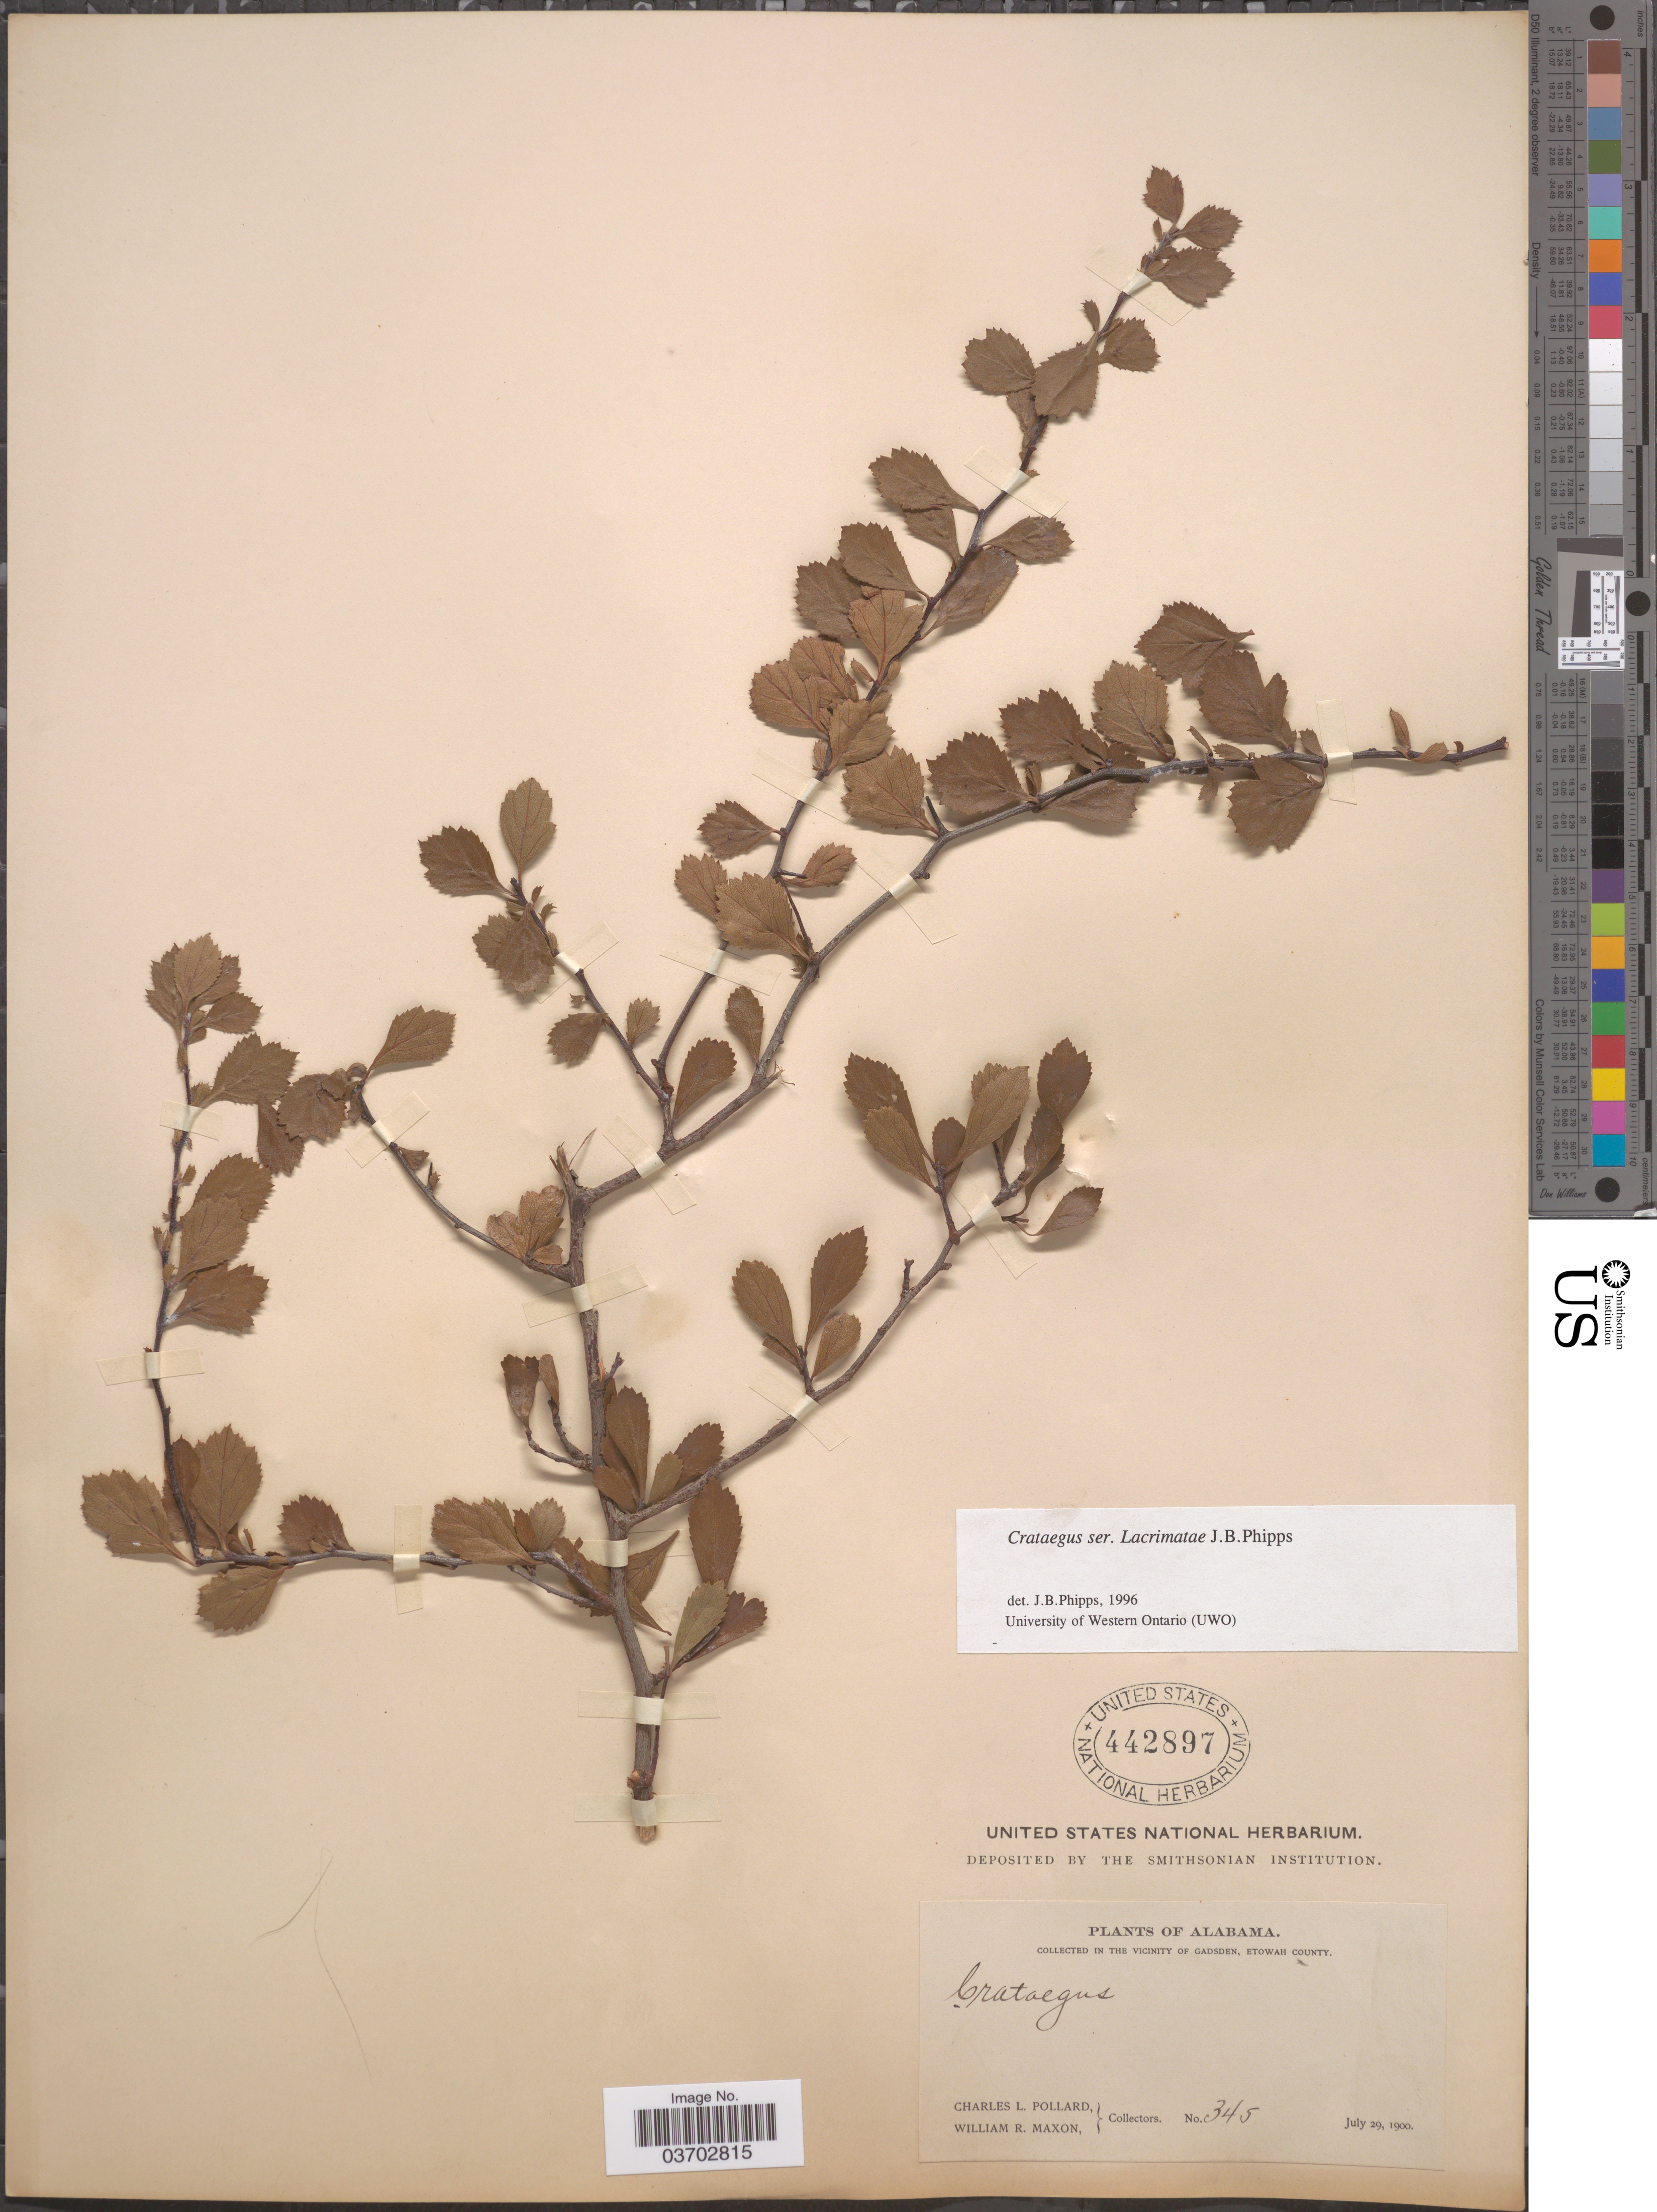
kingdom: Plantae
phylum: Tracheophyta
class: Magnoliopsida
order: Rosales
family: Rosaceae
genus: Crataegus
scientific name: Crataegus sp.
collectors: C. L. Pollard & W. R. Maxon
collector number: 345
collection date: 1900-07-29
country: United States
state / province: Alabama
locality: In the Vicinity of Gadsden, Etowah County.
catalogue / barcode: US 442897